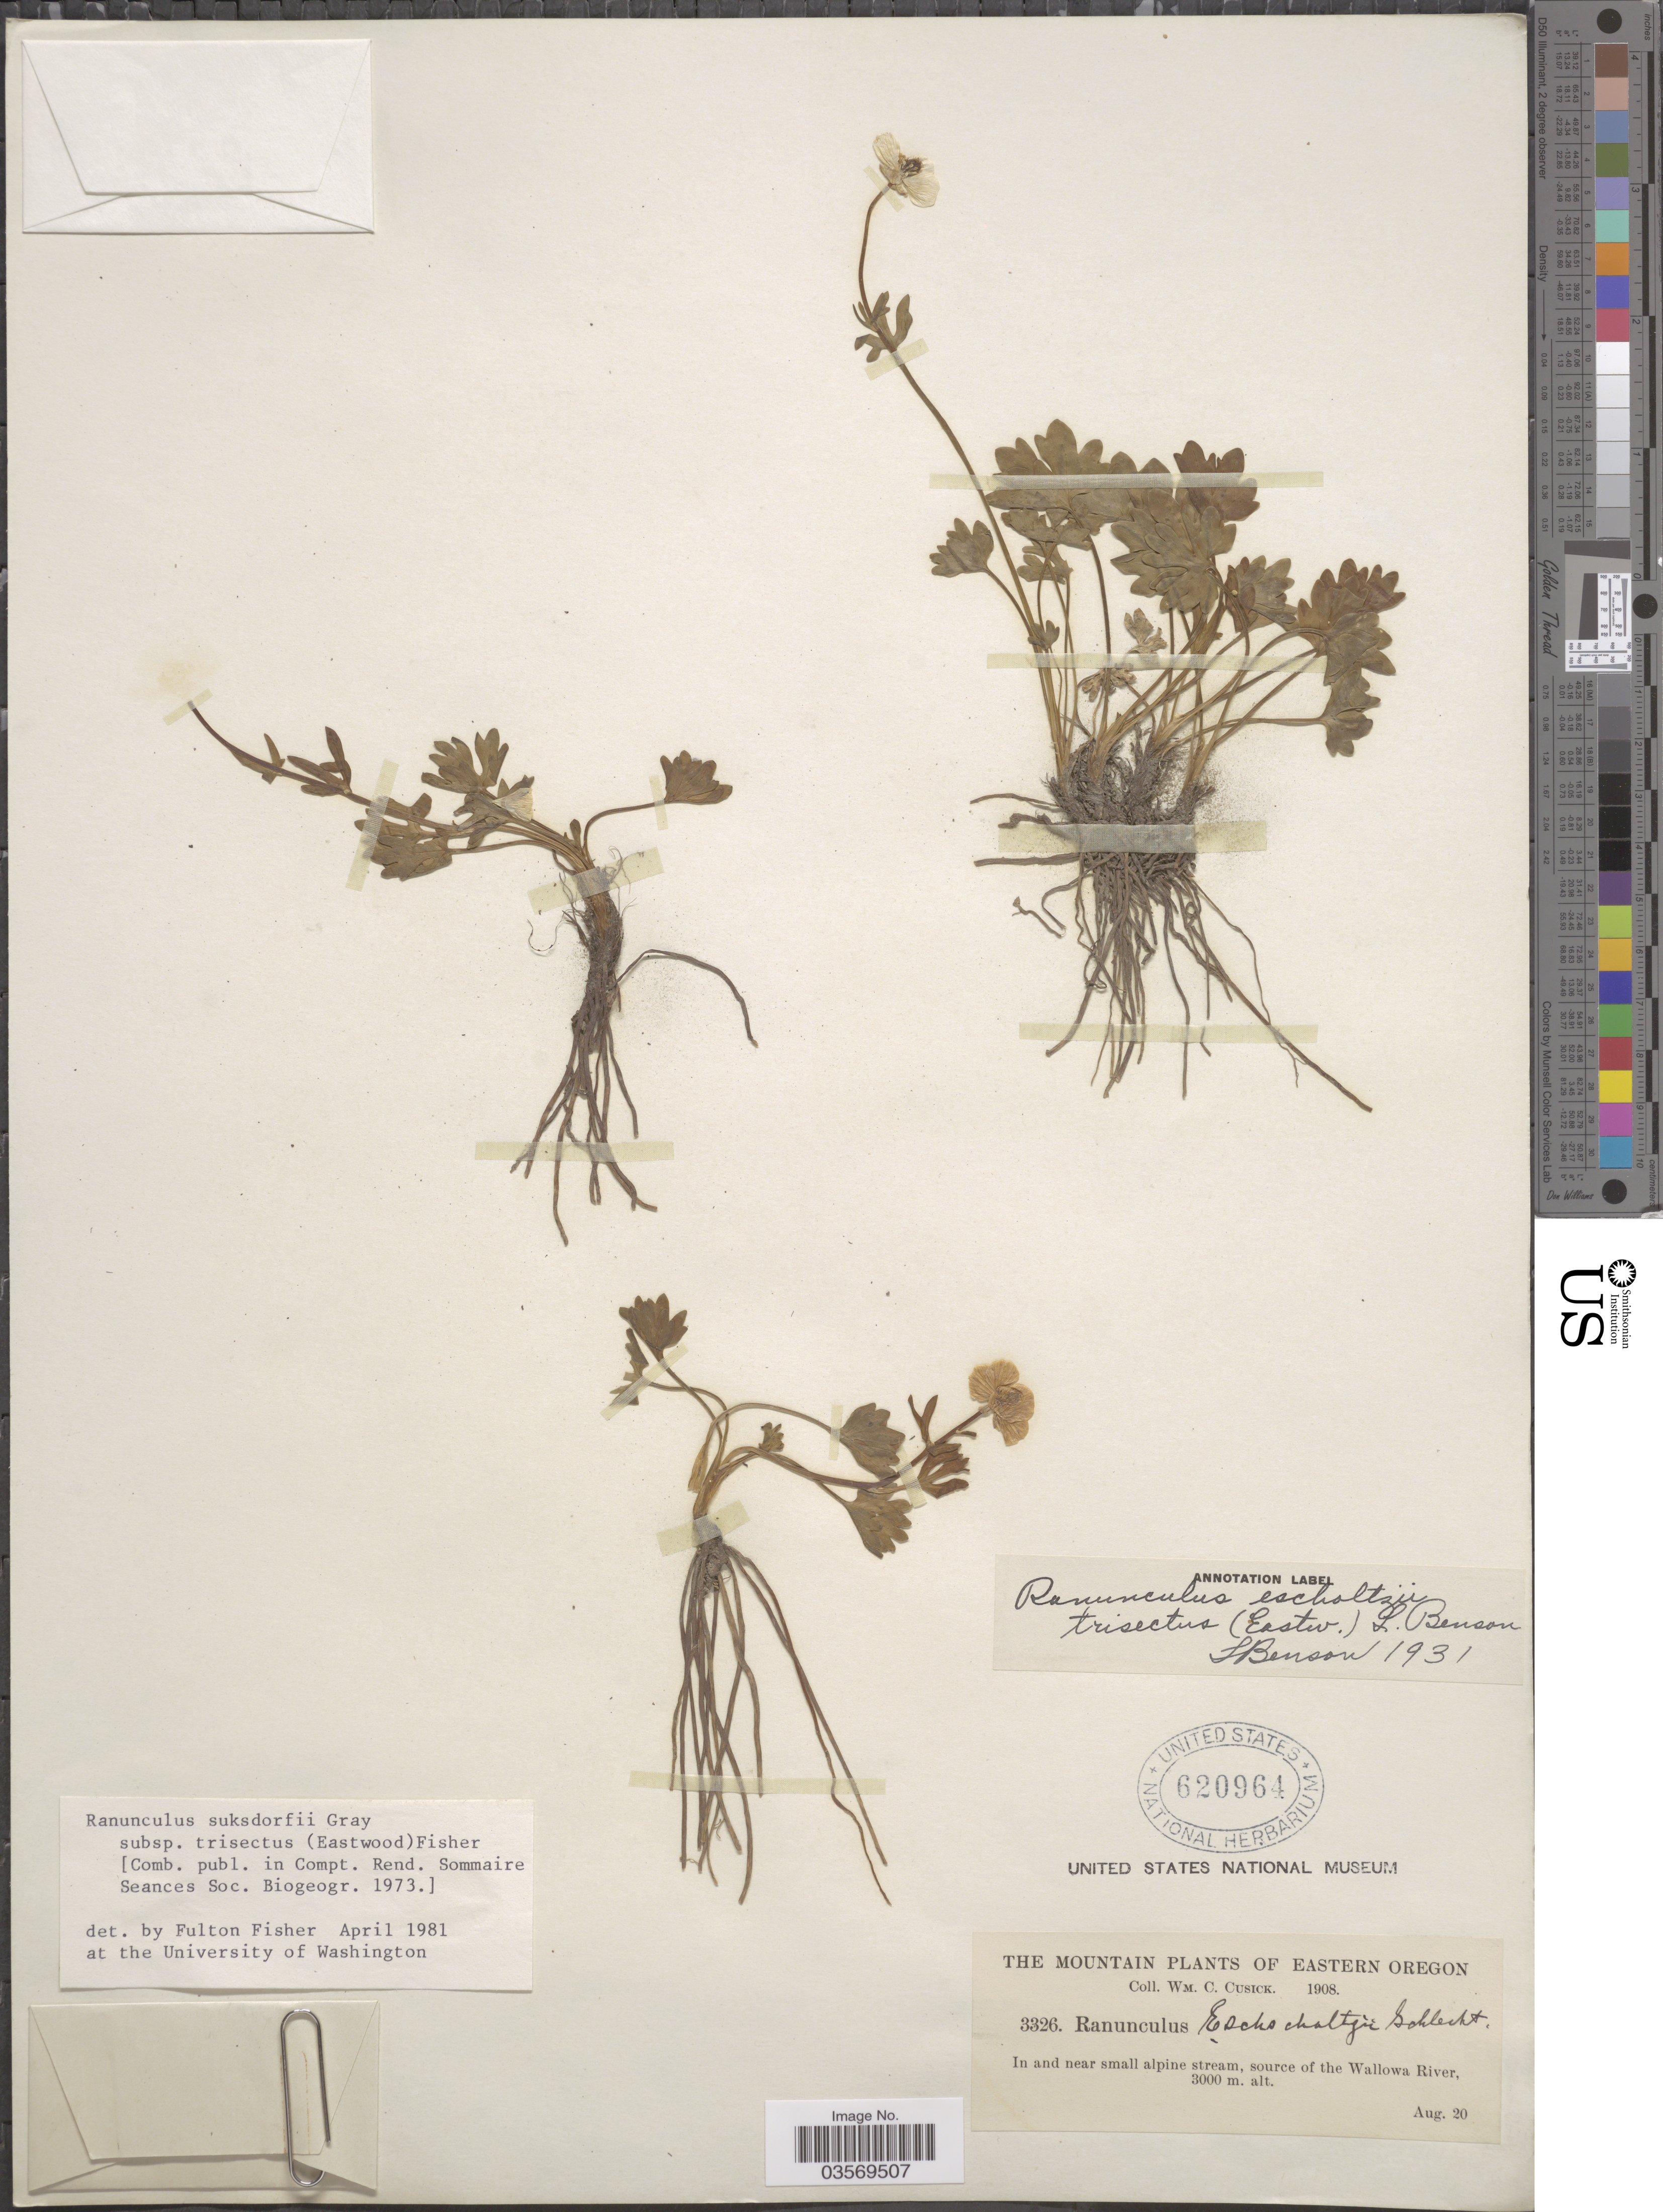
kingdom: Plantae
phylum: Tracheophyta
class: Magnoliopsida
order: Ranunculales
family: Ranunculaceae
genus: Ranunculus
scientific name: Ranunculus suksdorfii subsp. trisectus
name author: (Eastw.) F.J.F. Fisher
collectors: W. C. Cusick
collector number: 3326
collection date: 1908-08-20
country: United States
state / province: Oregon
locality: The mountain of Eastern Oregon. Source of the Wallowa River.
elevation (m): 3000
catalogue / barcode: US 620964